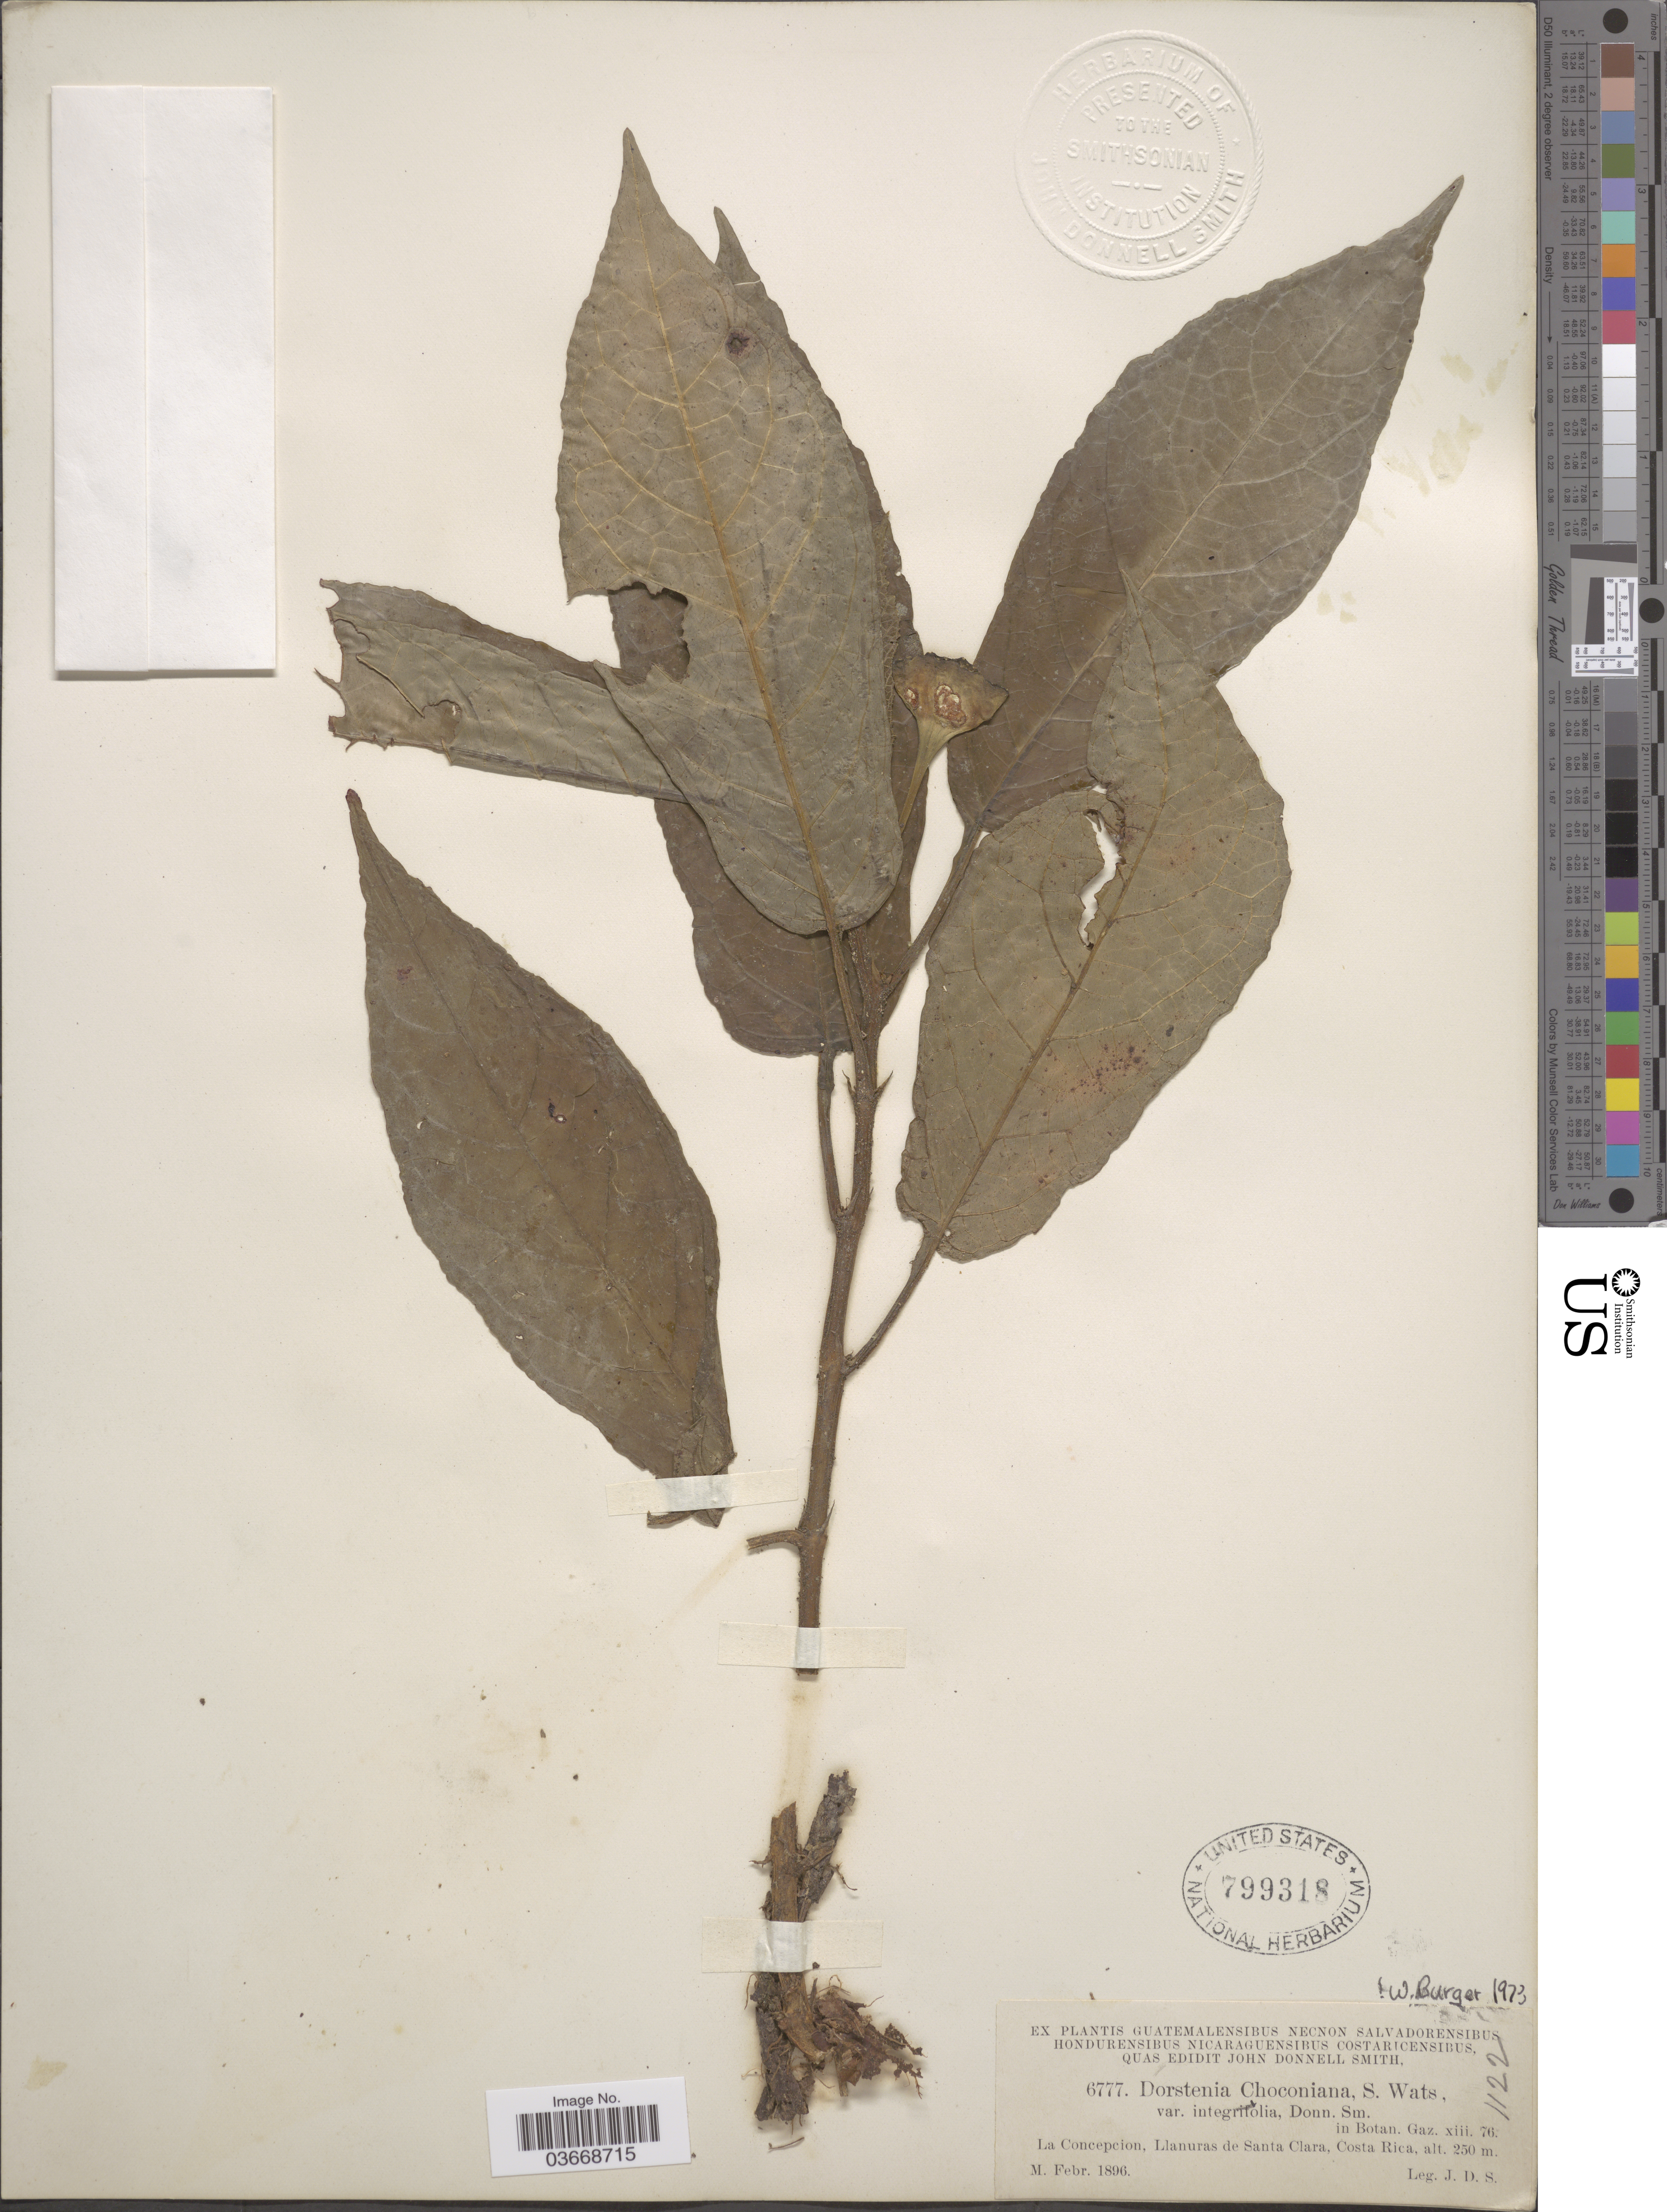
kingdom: Plantae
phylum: Tracheophyta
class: Magnoliopsida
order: Rosales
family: Moraceae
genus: Dorstenia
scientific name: Dorstenia choconiana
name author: S. Watson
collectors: J. Donnell Smith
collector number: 6777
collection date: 1896-02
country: Costa Rica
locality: La Concepcion, Llanuras de Santa Clara.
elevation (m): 250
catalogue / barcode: US 799318